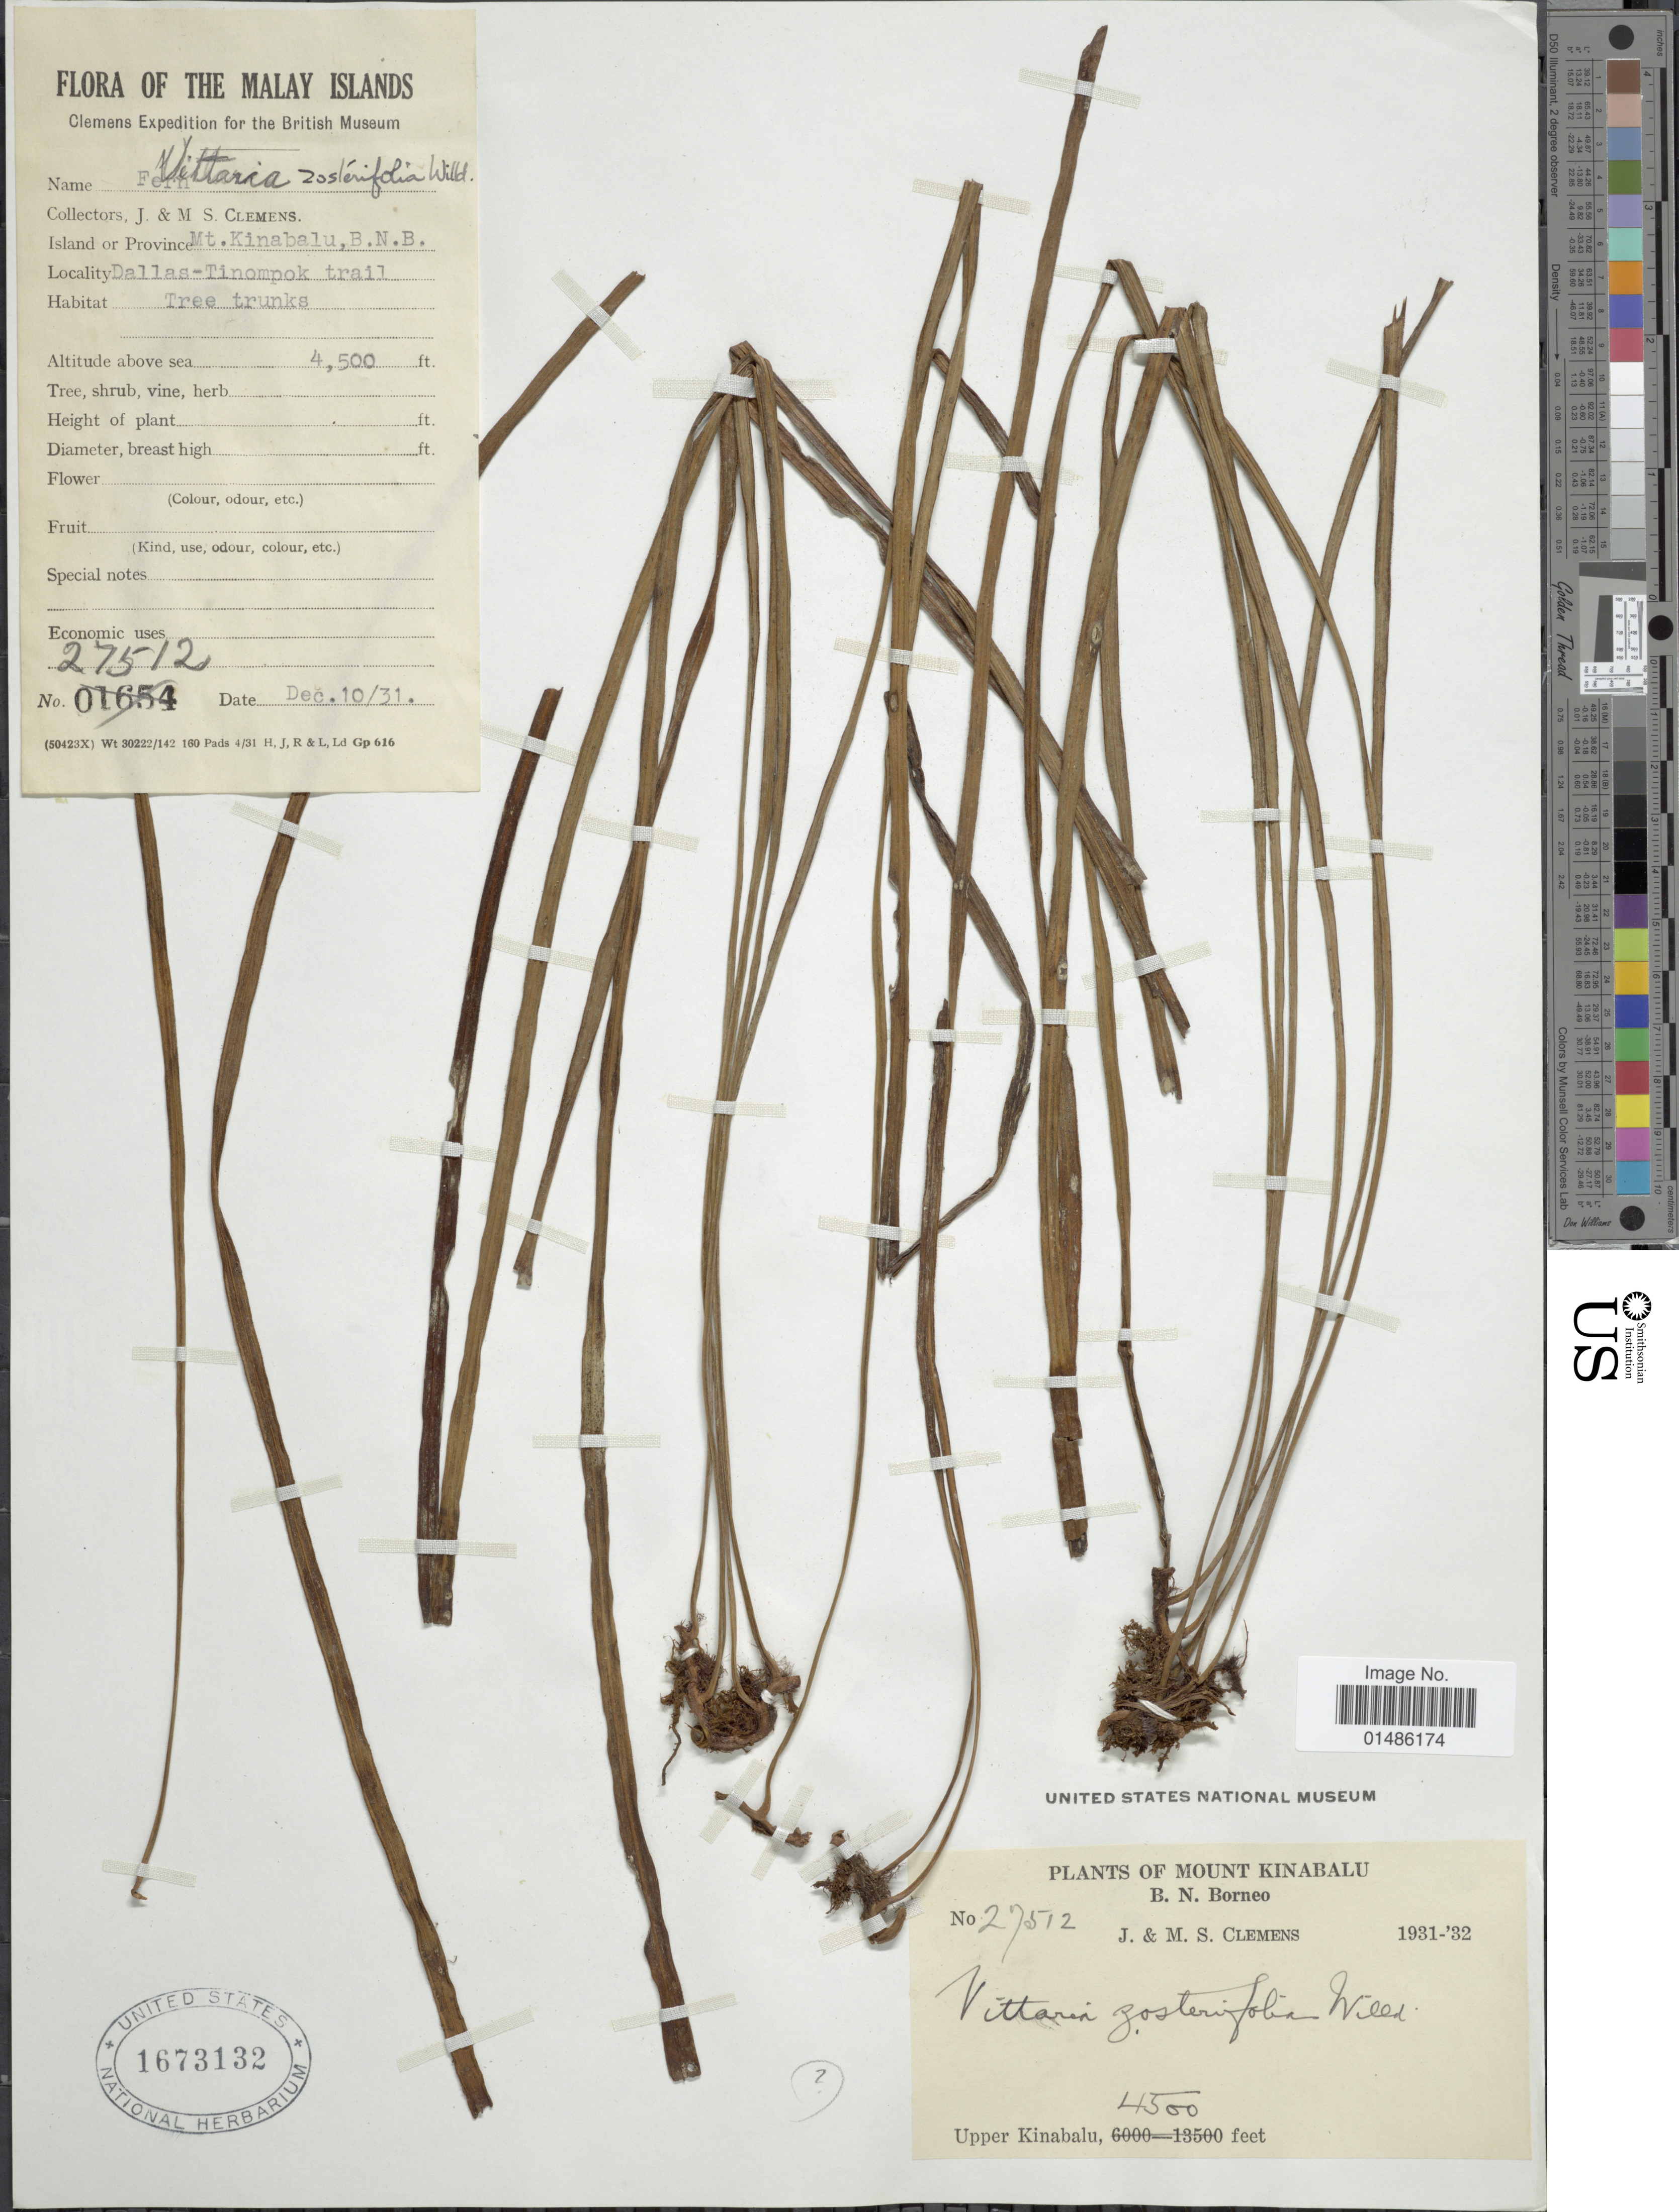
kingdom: Plantae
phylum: Tracheophyta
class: Polypodiopsida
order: Polypodiales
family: Pteridaceae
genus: Haplopteris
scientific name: Haplopteris zosterifolia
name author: (Willd.) E.H. Crane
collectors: J. Clemens & M. S. Clemens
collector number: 27512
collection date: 1931-12-10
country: Malaysia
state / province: Sabah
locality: Malay Islands. Island or Province Mt. Kinabalu, B.N.B. Dallas-Tinompok trail. Upper Kinabalu.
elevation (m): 1372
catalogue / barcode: US 1673132